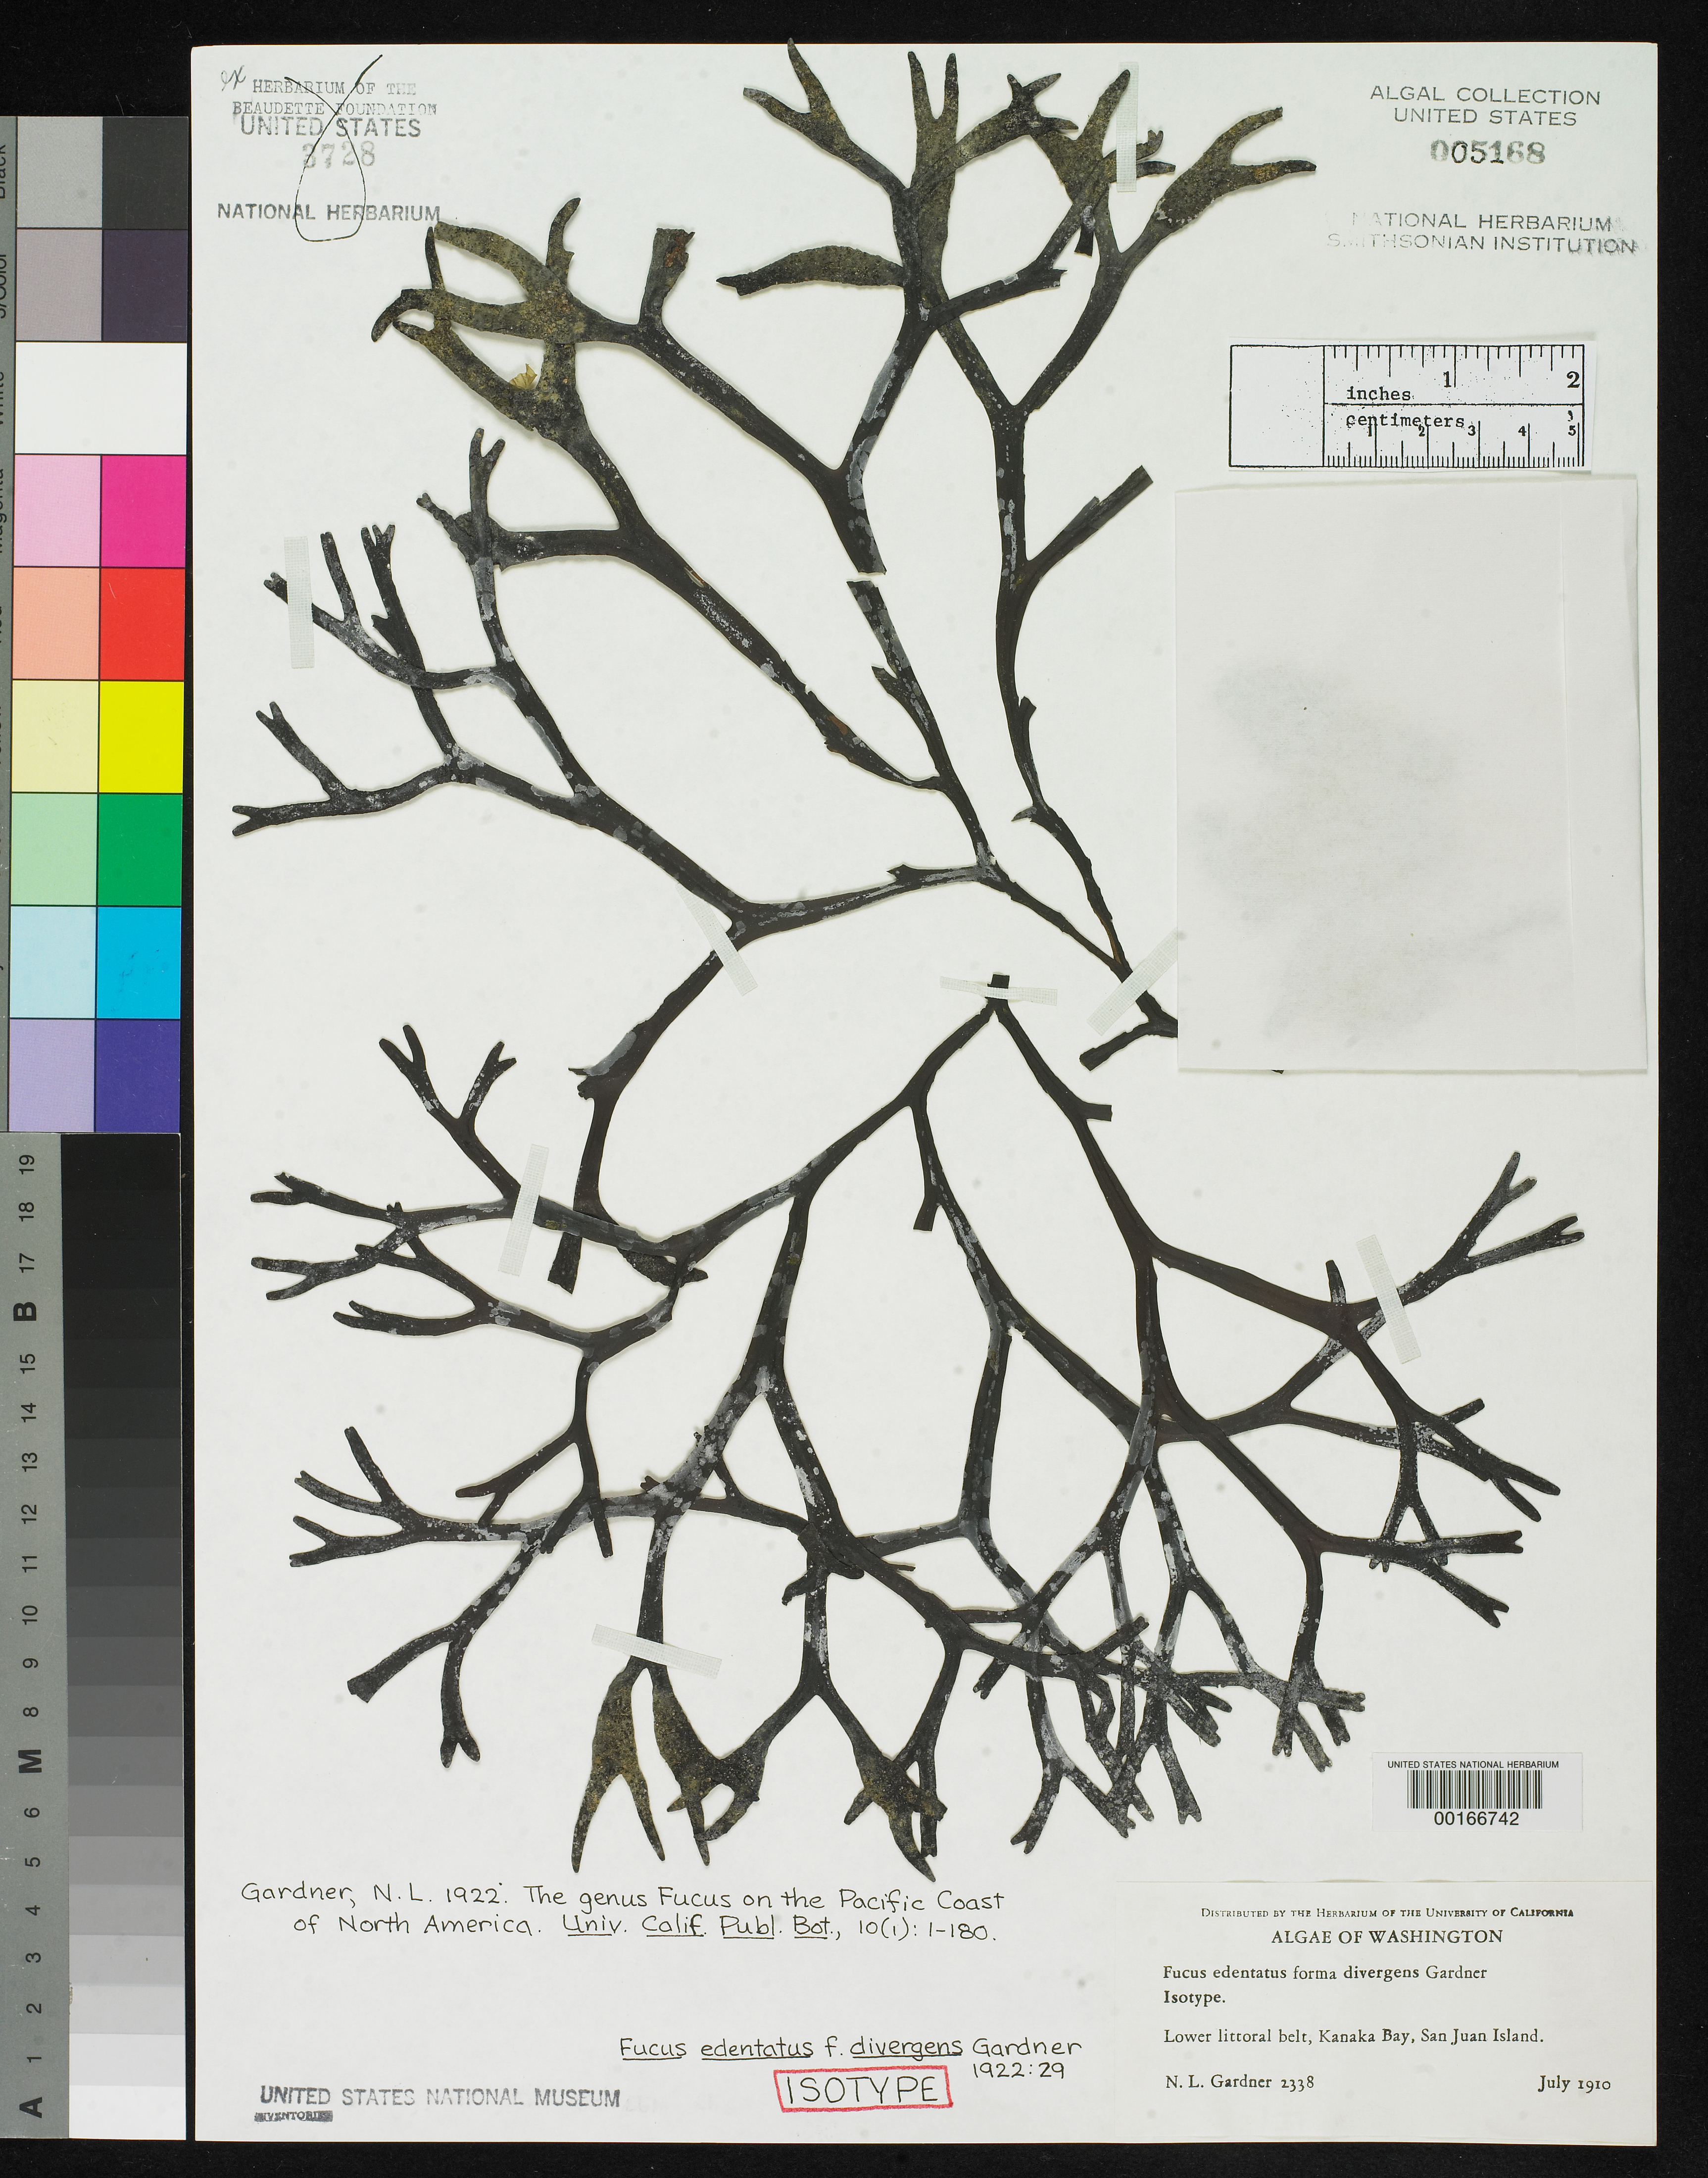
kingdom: Chromista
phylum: Ochrophyta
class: Phaeophyceae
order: Fucales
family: Fucaceae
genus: Fucus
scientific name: Fucus edentatus f. divergens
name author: N.L. Gardner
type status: Isotype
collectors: N. Gardner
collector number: NLG 2338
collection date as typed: Jul 1910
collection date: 1910-07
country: United States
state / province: Washington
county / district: San Juan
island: San Juan Island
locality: Kanaka Bay.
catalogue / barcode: US 5168